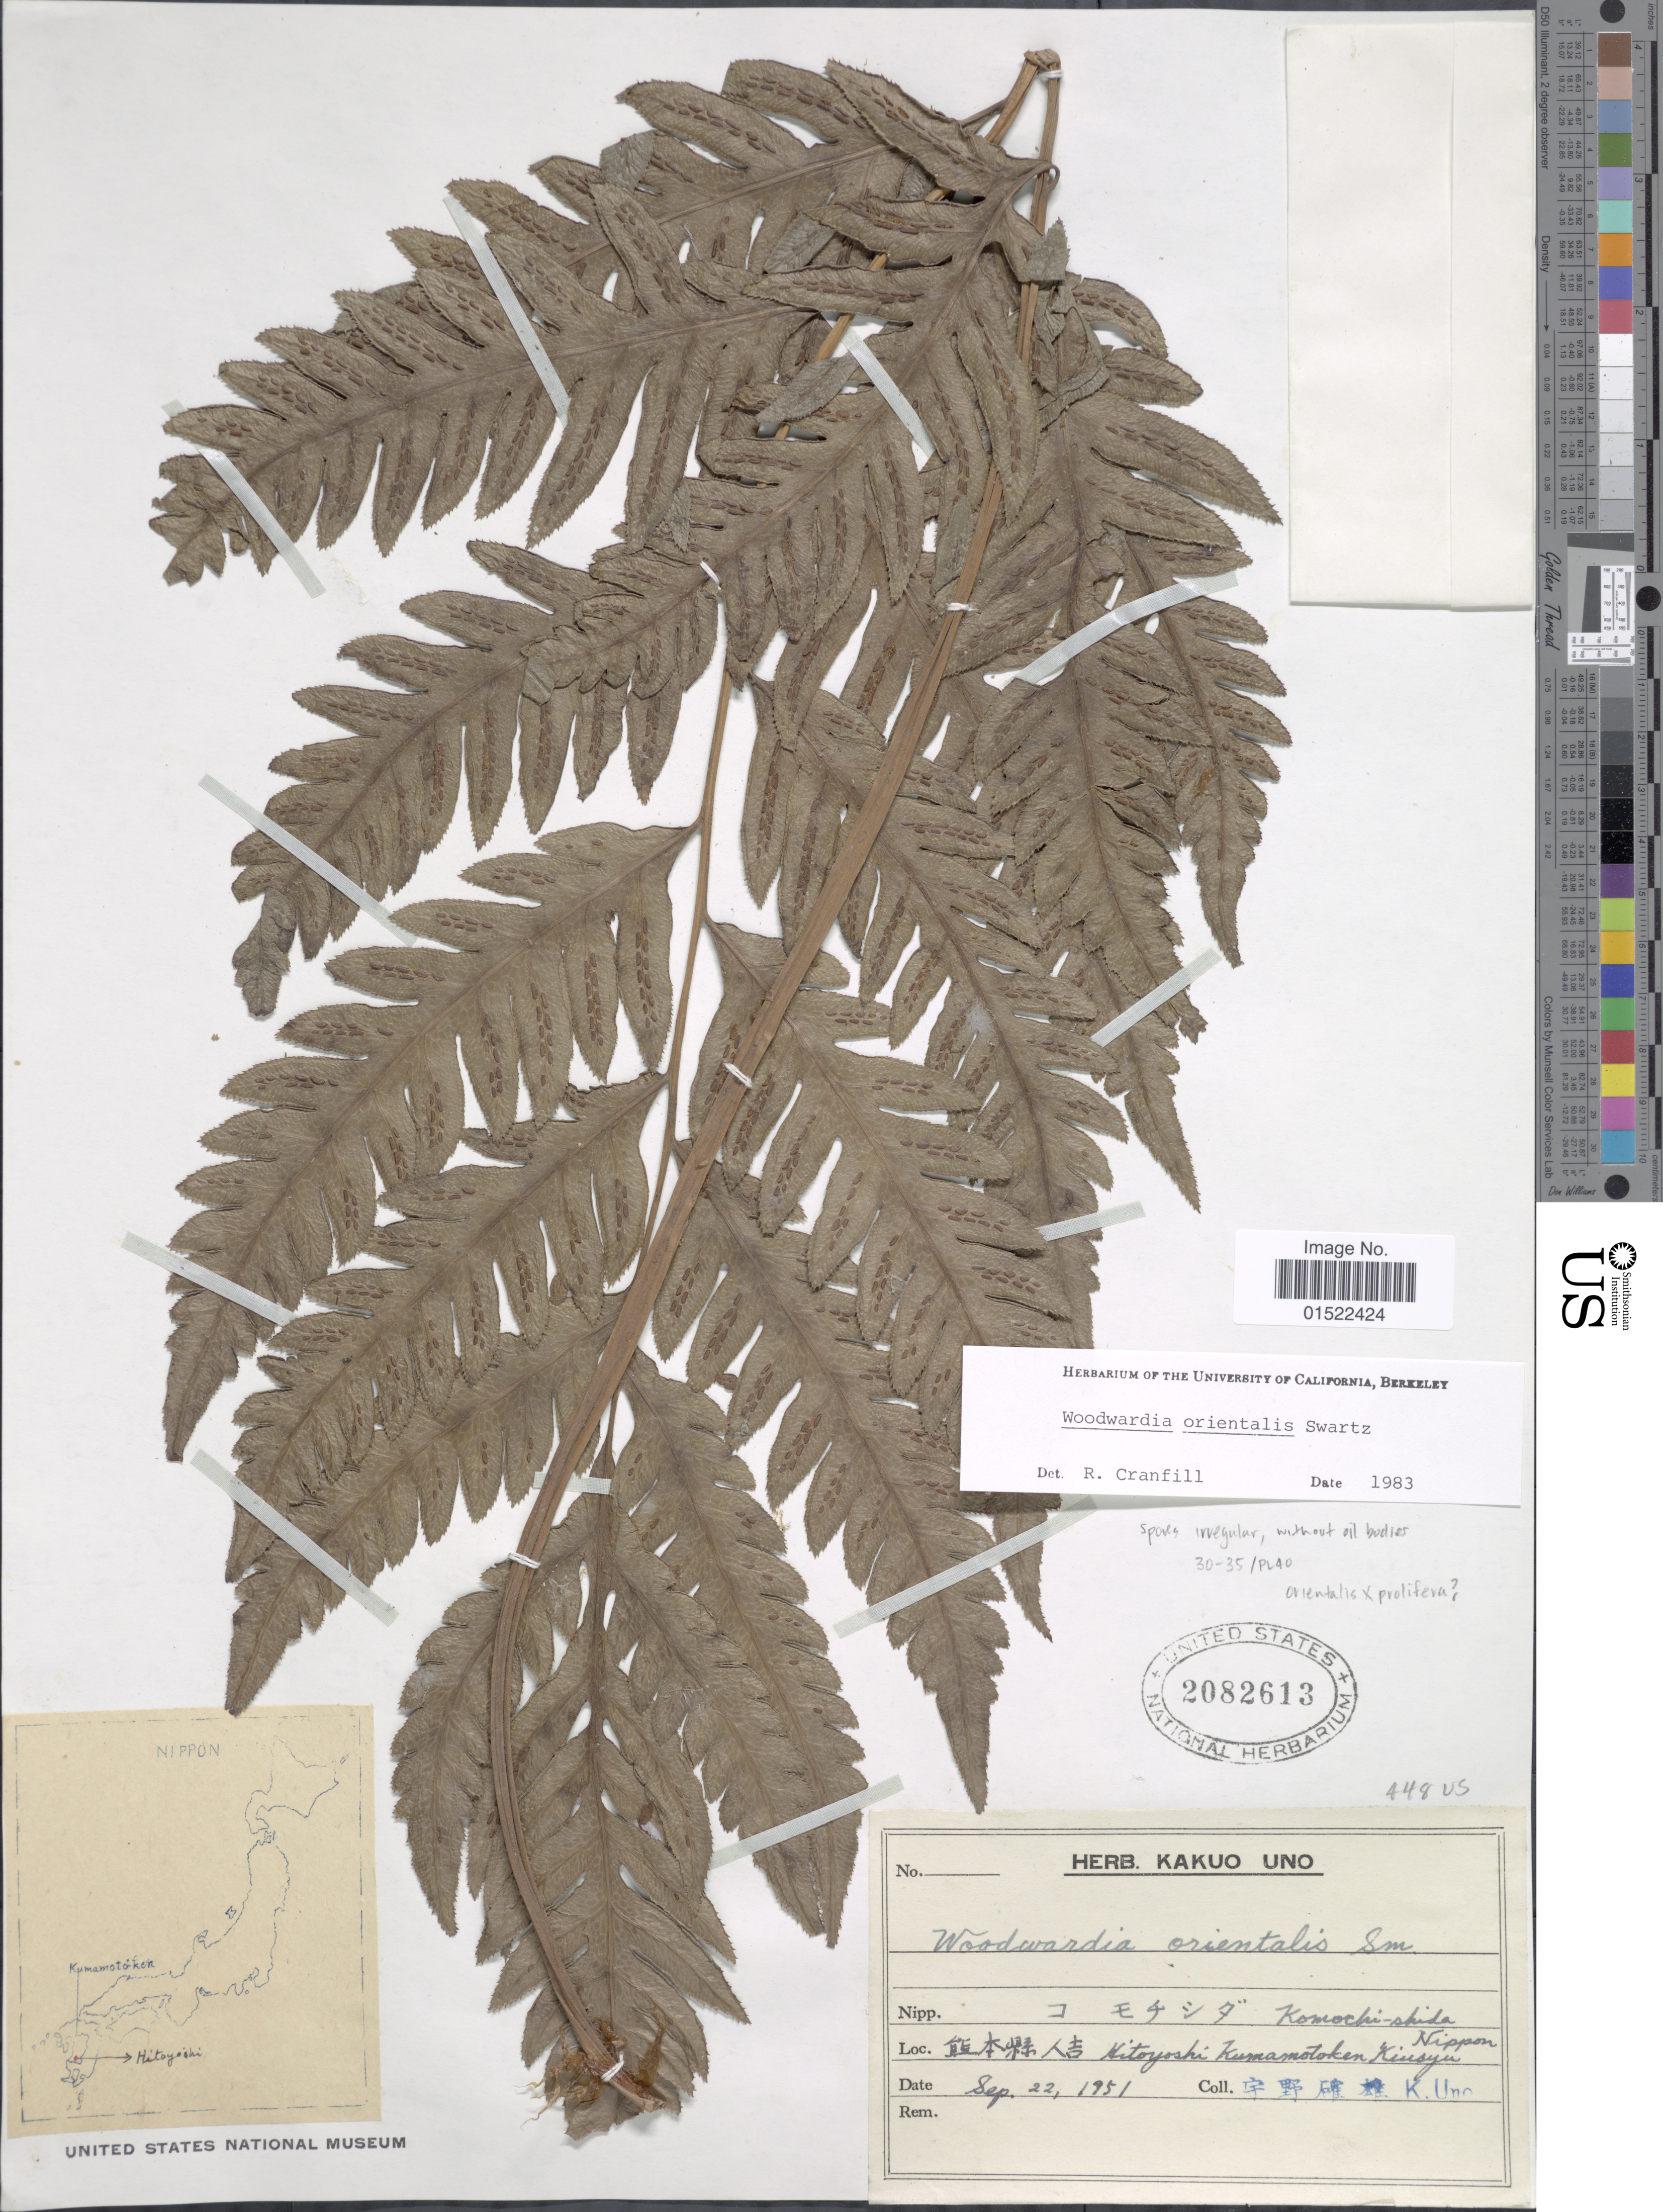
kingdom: Plantae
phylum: Tracheophyta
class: Polypodiopsida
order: Polypodiales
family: Blechnaceae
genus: Woodwardia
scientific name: Woodwardia orientalis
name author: Sw.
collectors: K. Uno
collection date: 1951-09-22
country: Japan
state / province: Kumamoto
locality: Hitoyoshi, Kumamotoken Kiusyu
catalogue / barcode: US 2082613